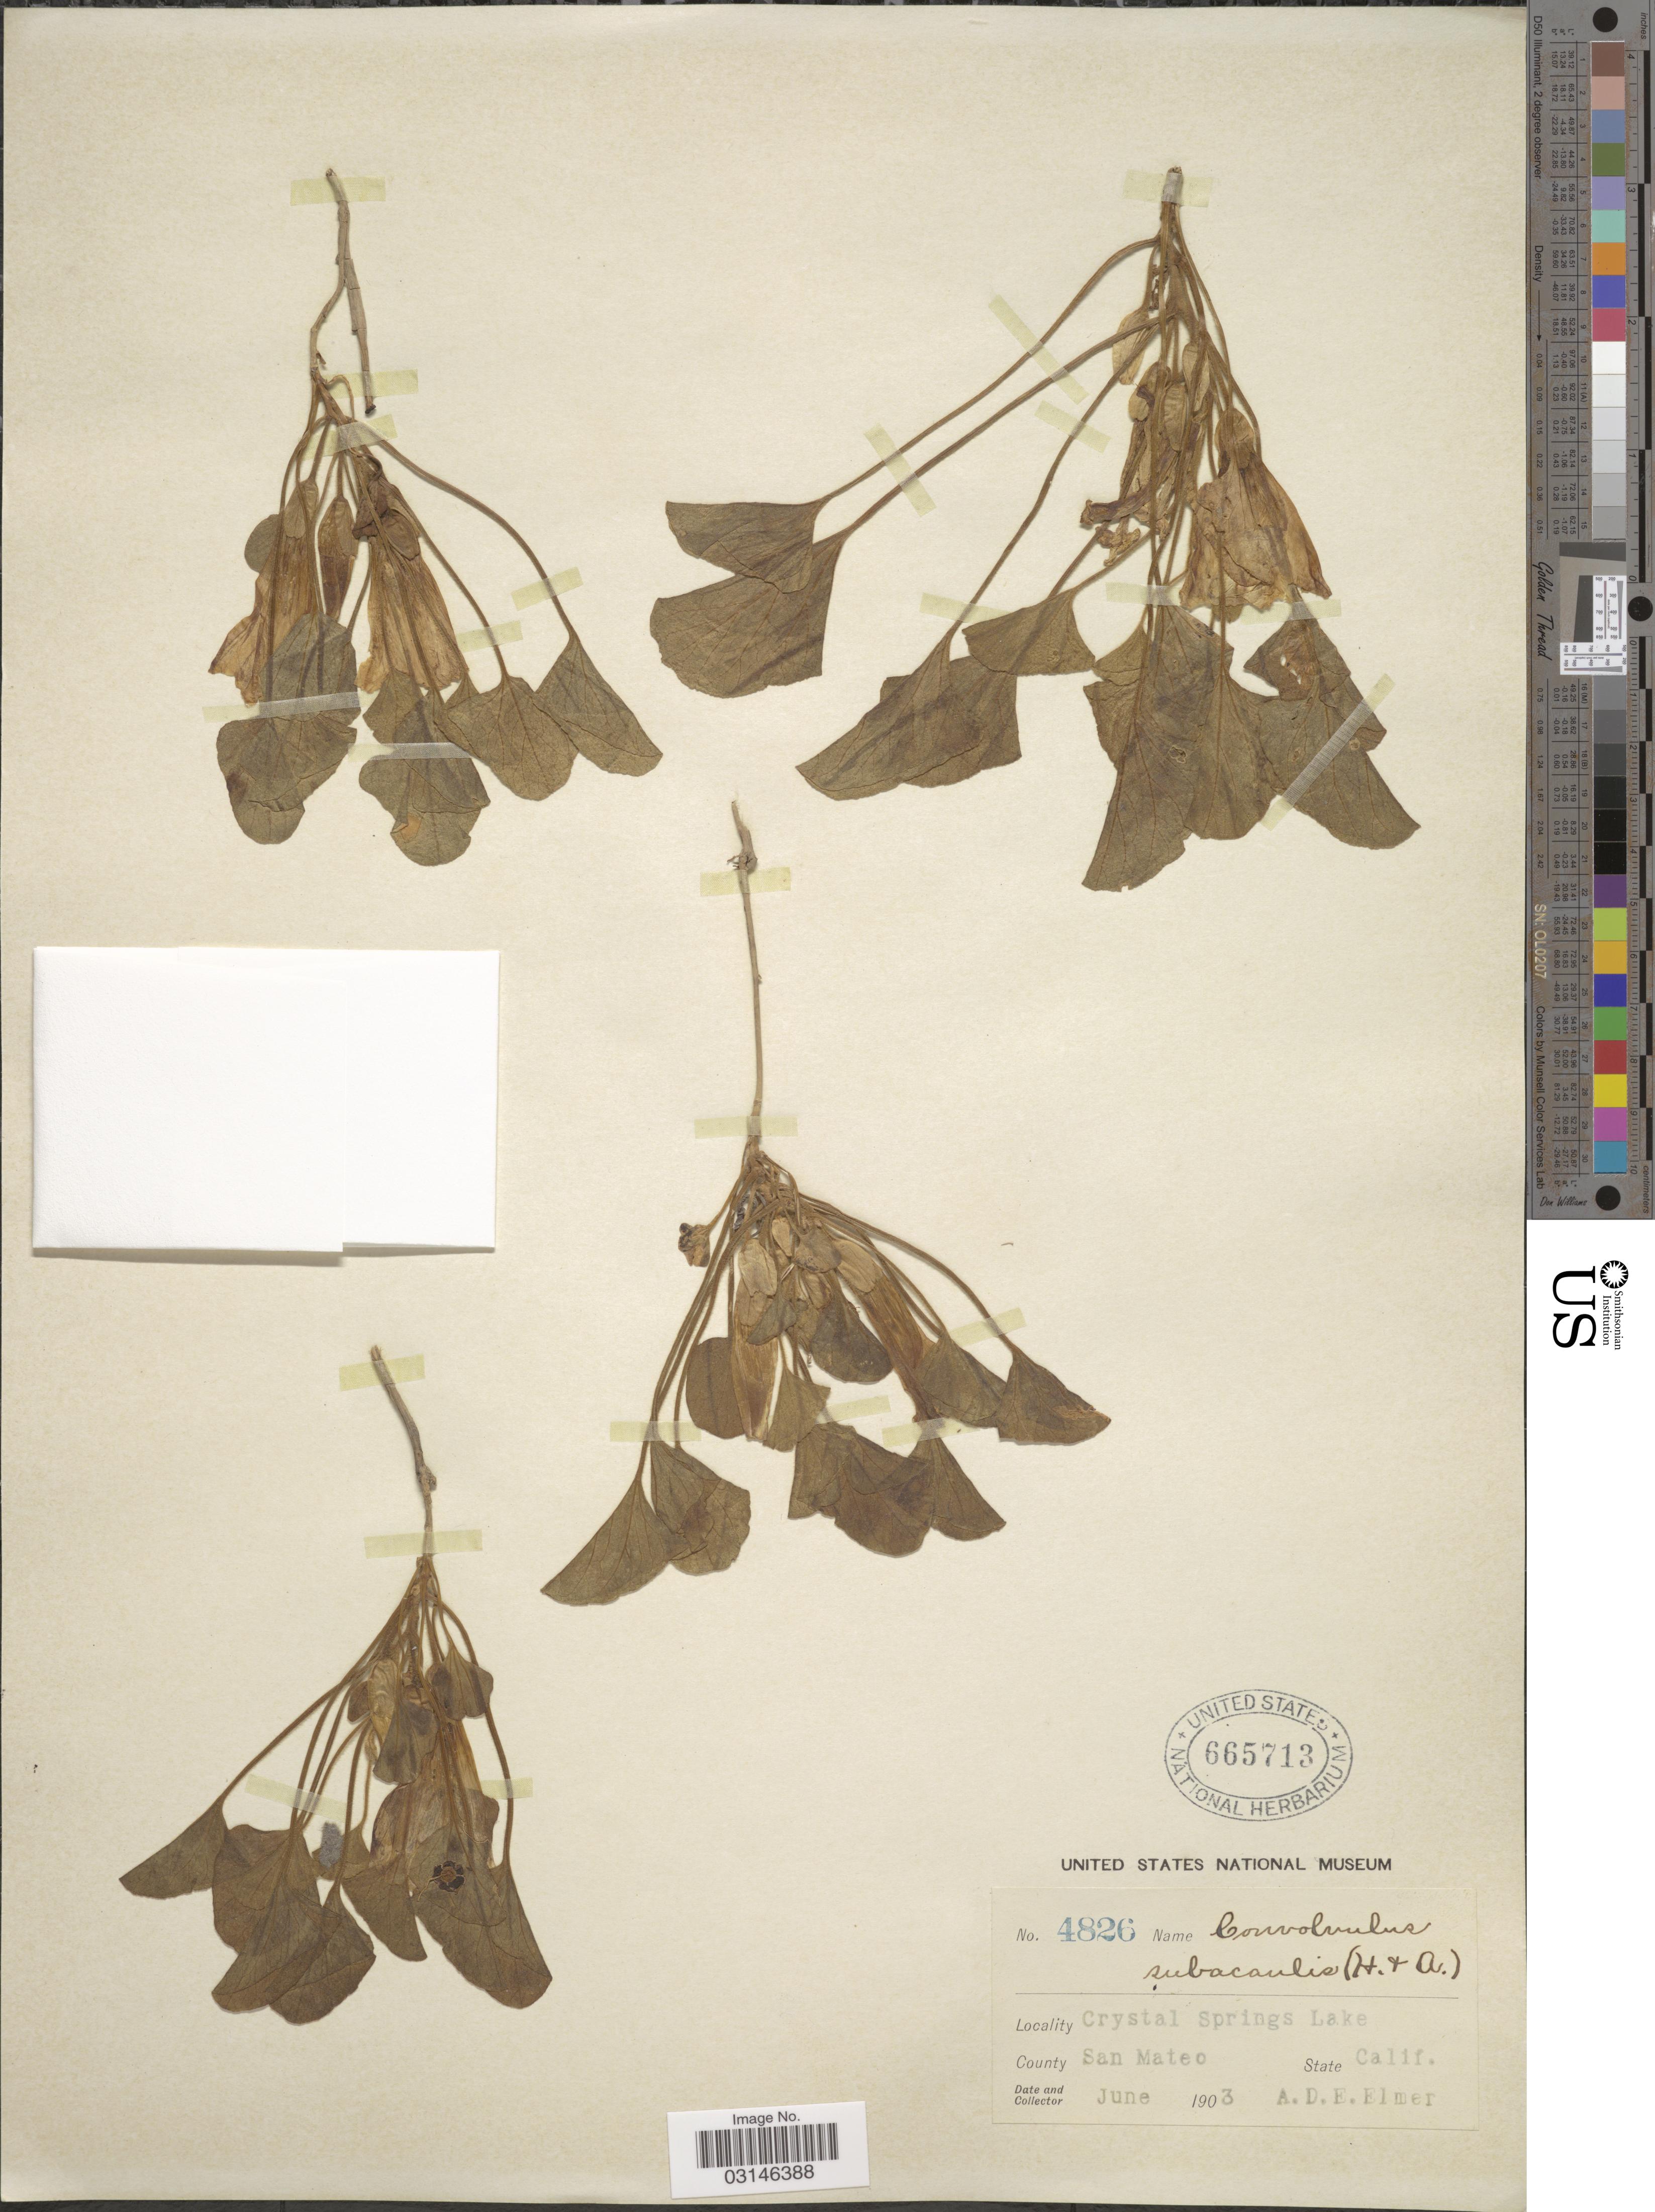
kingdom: Plantae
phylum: Tracheophyta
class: Magnoliopsida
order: Solanales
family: Convolvulaceae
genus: Calystegia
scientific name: Calystegia subacaulis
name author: Hook. & Arn.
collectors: A. D. E. Elmer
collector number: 4826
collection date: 1903-06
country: United States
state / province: California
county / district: San Mateo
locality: Crystal Springs Lake, County San Mateo, State Calif.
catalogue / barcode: US 665713